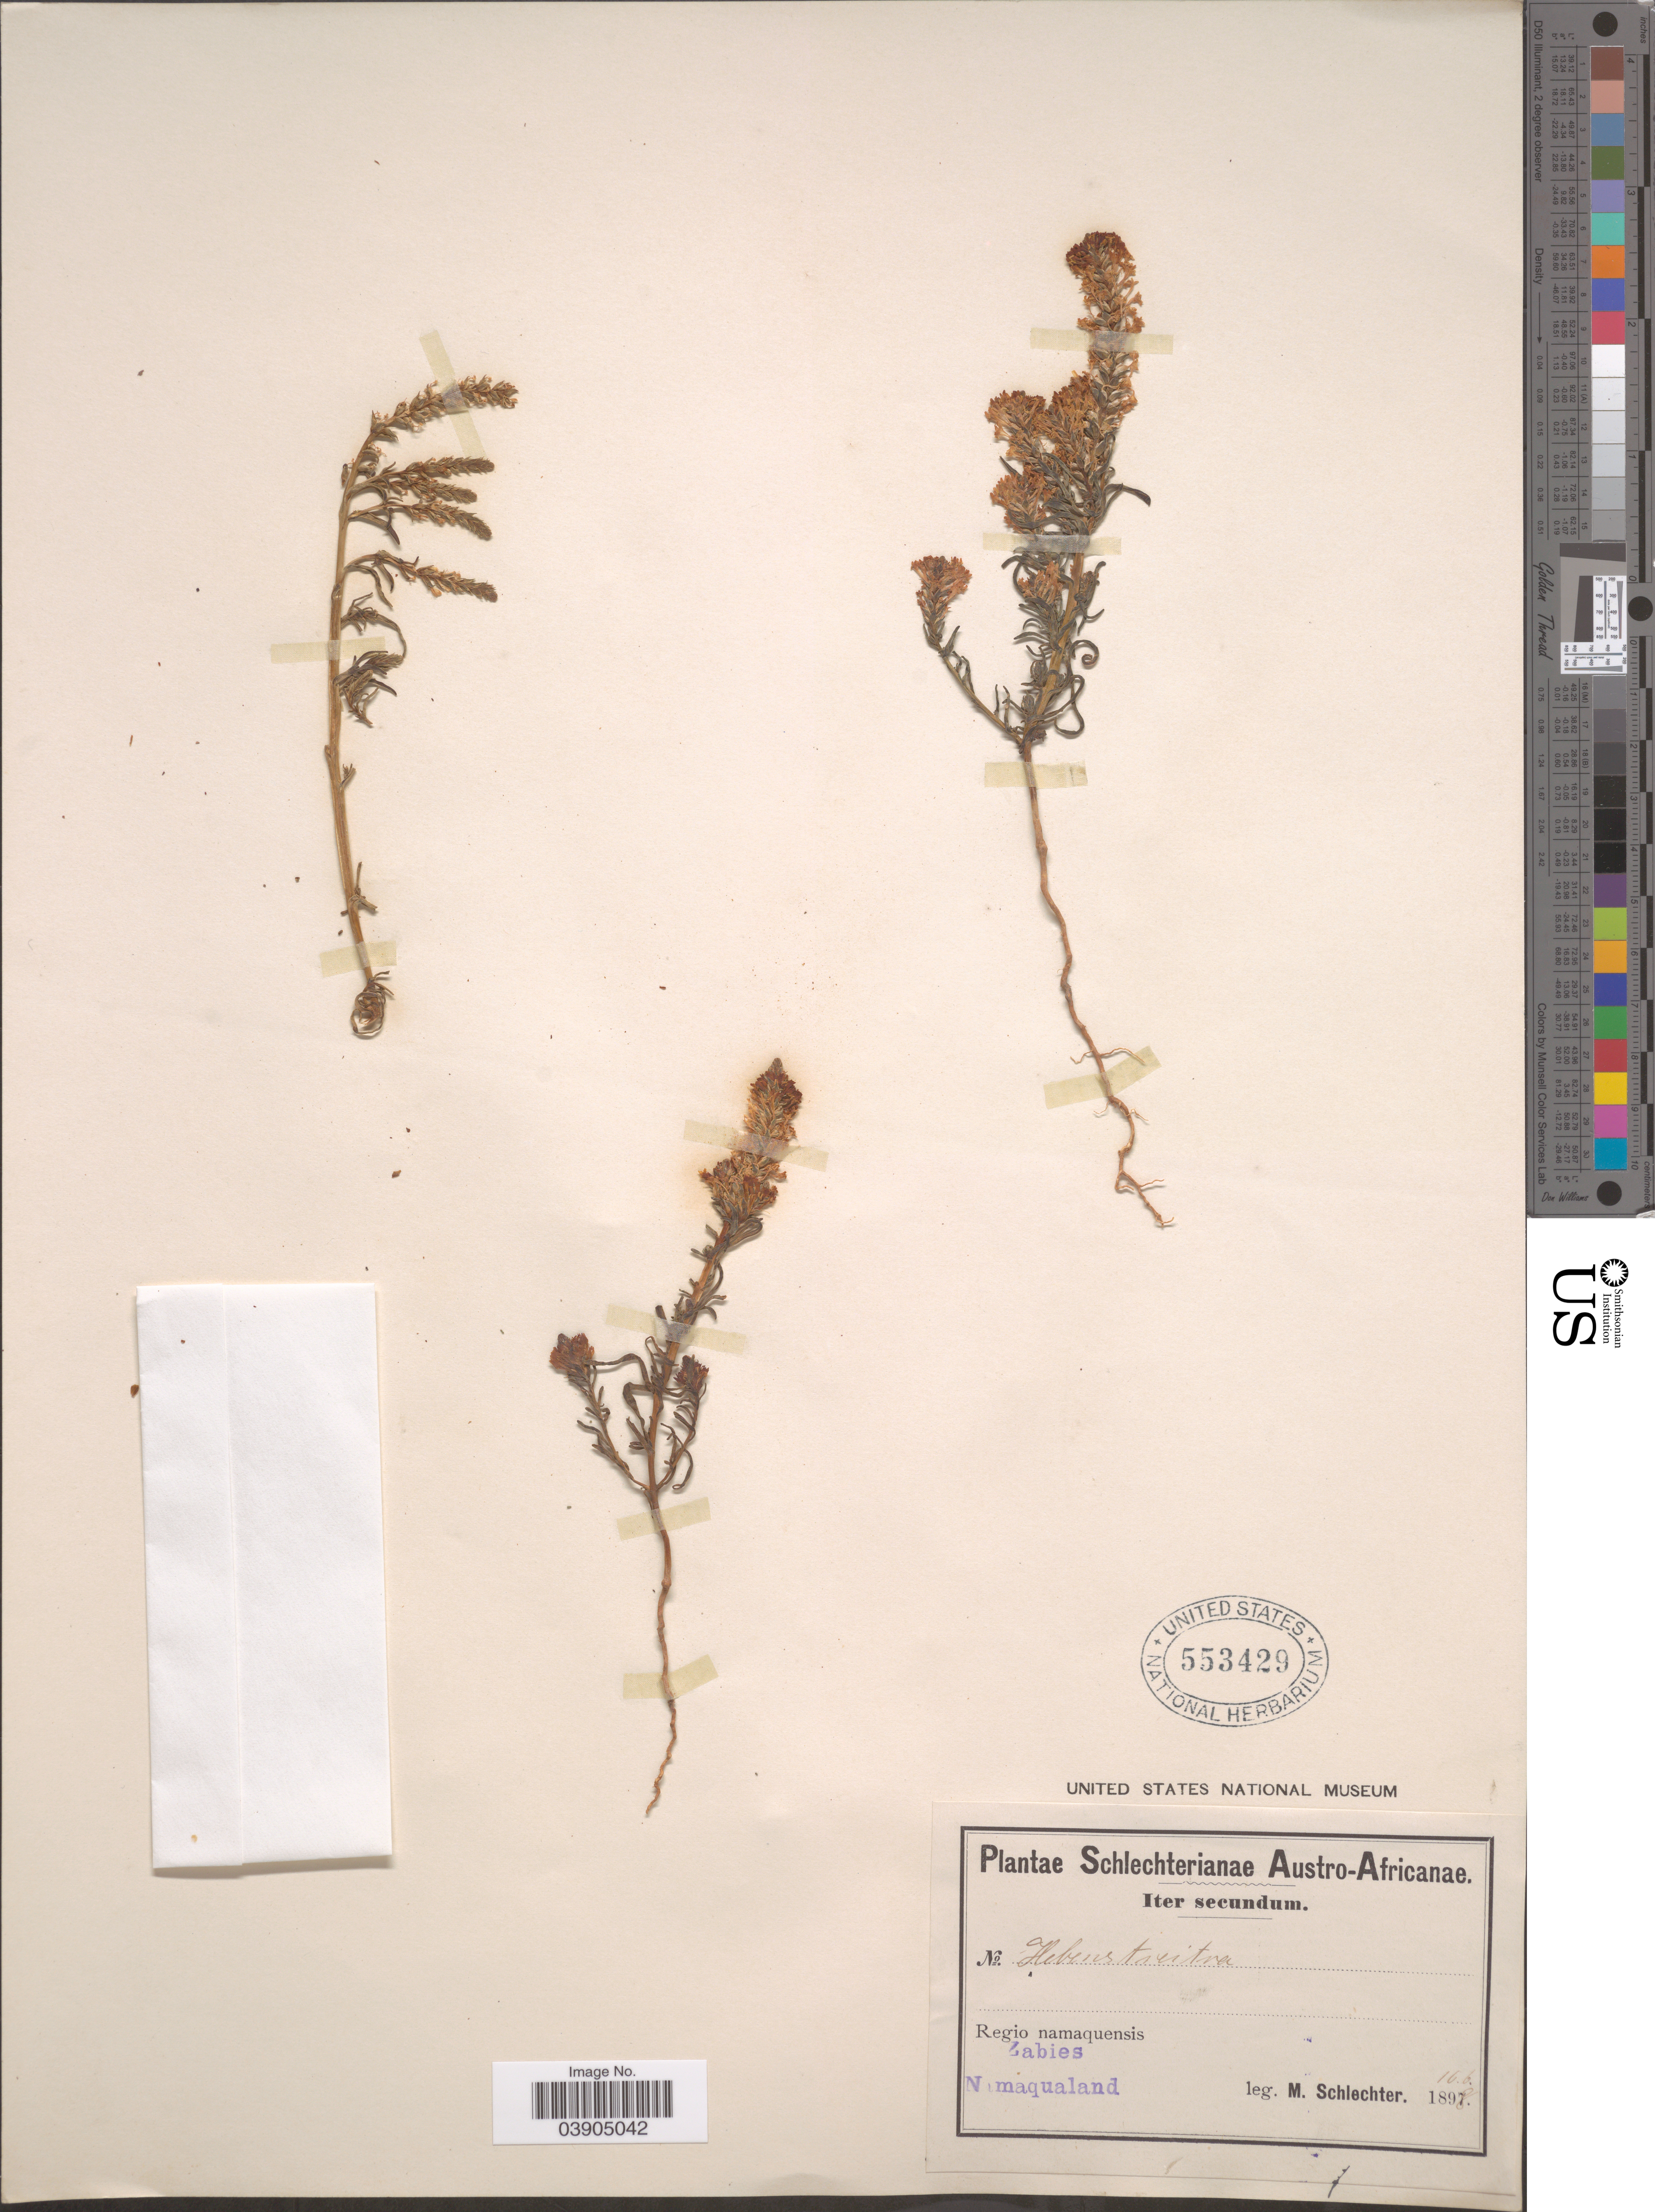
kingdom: Plantae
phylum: Tracheophyta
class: Magnoliopsida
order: Lamiales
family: Scrophulariaceae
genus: Hebenstretia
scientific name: Hebenstretia sp.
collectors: M. Schlechter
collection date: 1898-06-16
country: South Africa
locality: Austro-Africanae. Regio namaquensis. Zabies. Namaqualand.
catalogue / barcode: US 553429